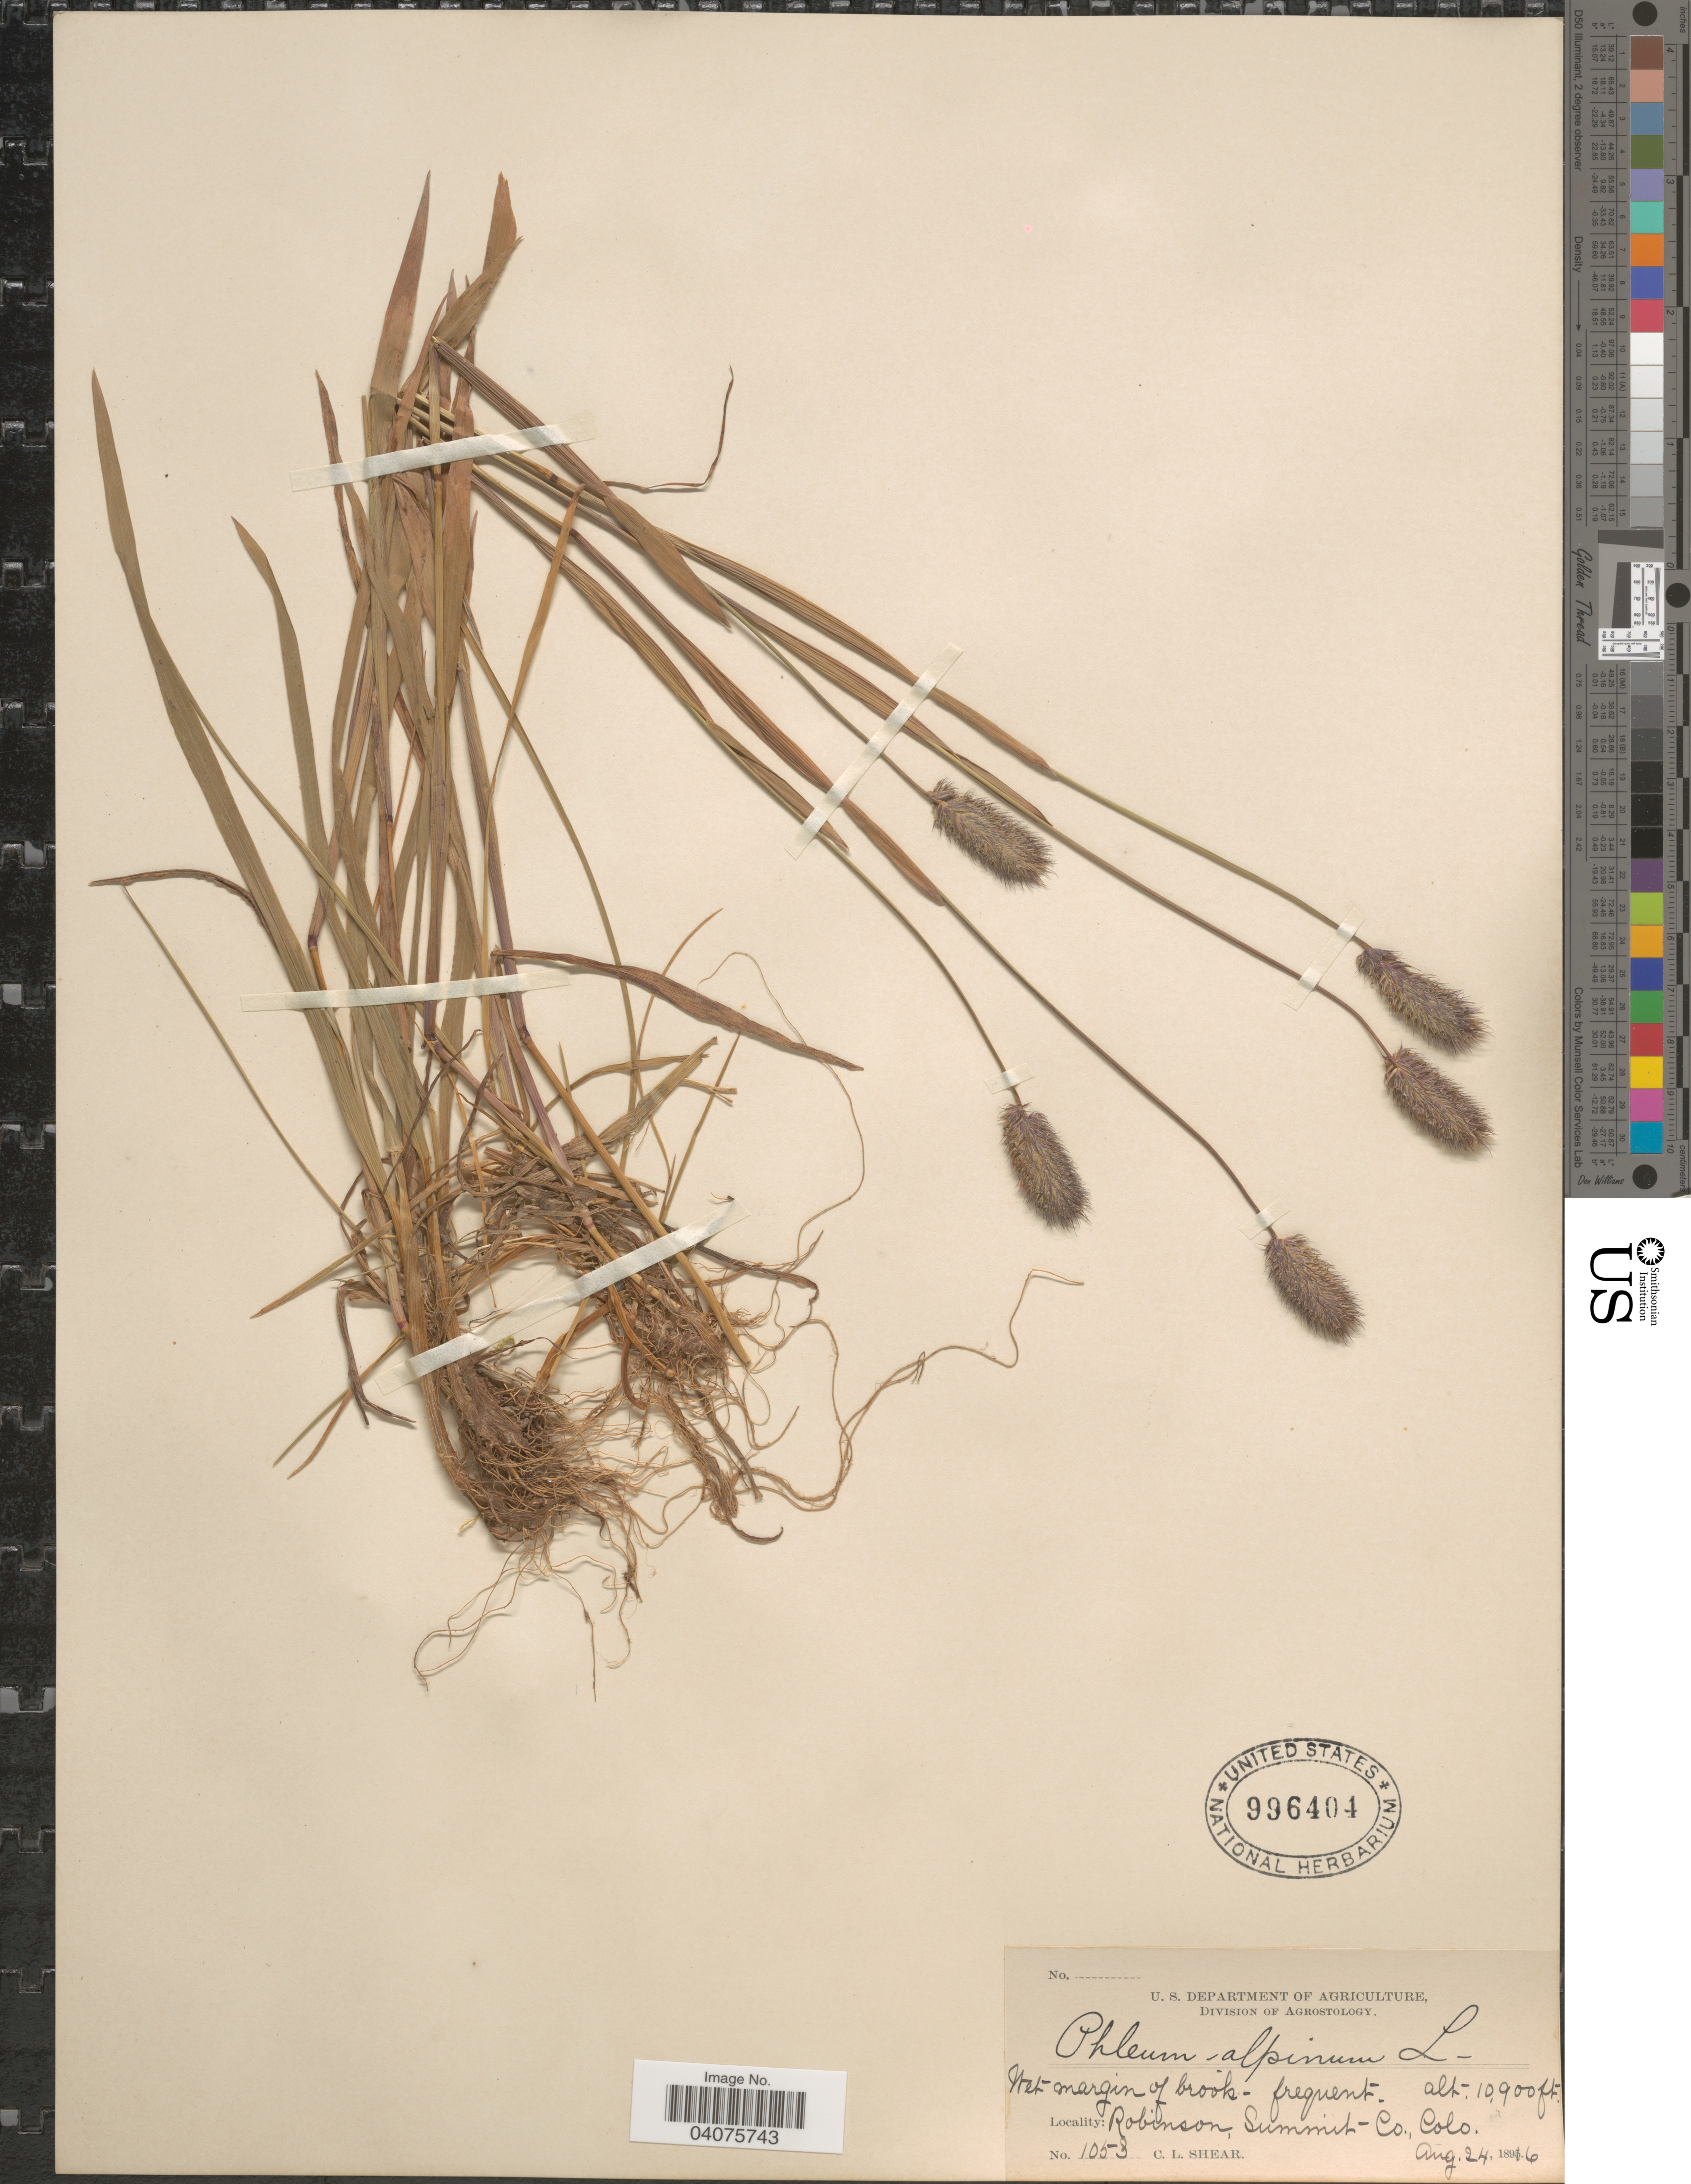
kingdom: Plantae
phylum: Tracheophyta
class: Liliopsida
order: Poales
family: Poaceae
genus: Phleum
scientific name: Phleum alpinum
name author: L.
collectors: C. L. Shear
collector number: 1053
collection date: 1896-08-24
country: United States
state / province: Colorado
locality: Wet margin of brook. Robinson, Summit Co.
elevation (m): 3322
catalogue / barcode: US 996404